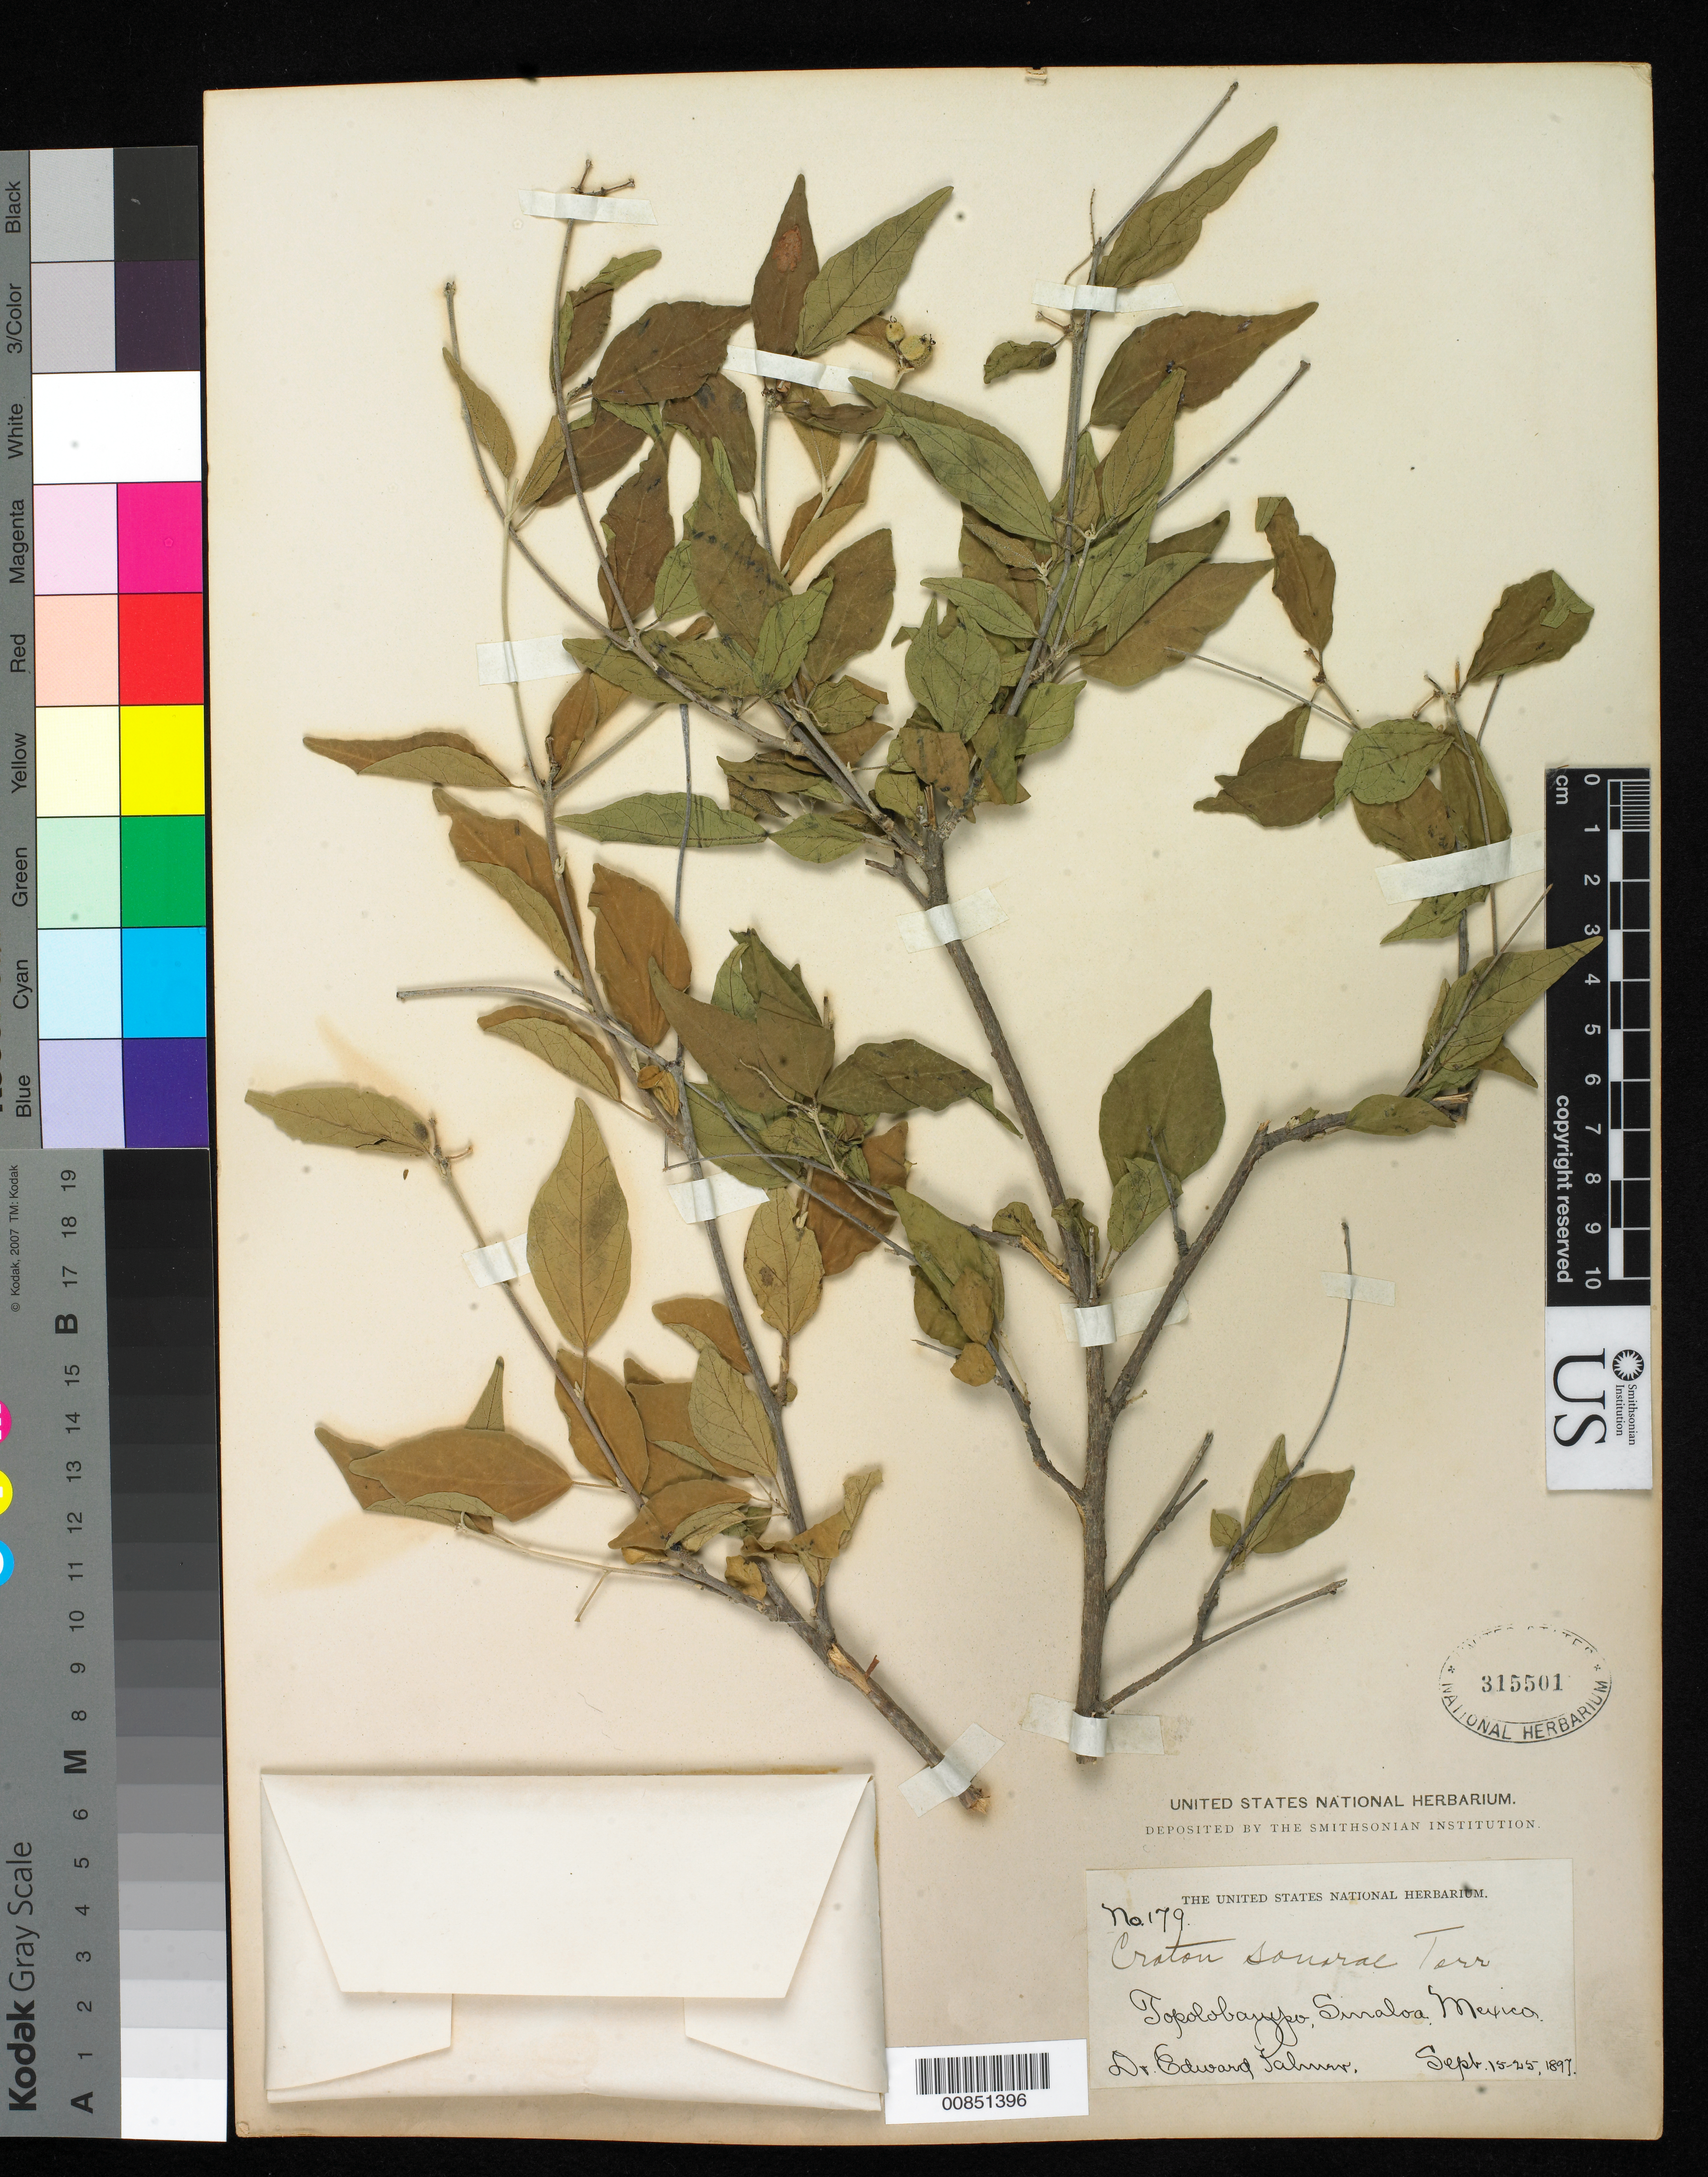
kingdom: Plantae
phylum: Tracheophyta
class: Magnoliopsida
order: Malpighiales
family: Euphorbiaceae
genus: Croton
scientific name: Croton sonorae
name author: Torr.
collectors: E. Palmer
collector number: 179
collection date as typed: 15 Sep 1897 to 25 Sep 1897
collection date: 1897-09-15/1897-09-25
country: Mexico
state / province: Sinaloa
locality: Topolobampo, Sinaloa.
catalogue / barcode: US 315501